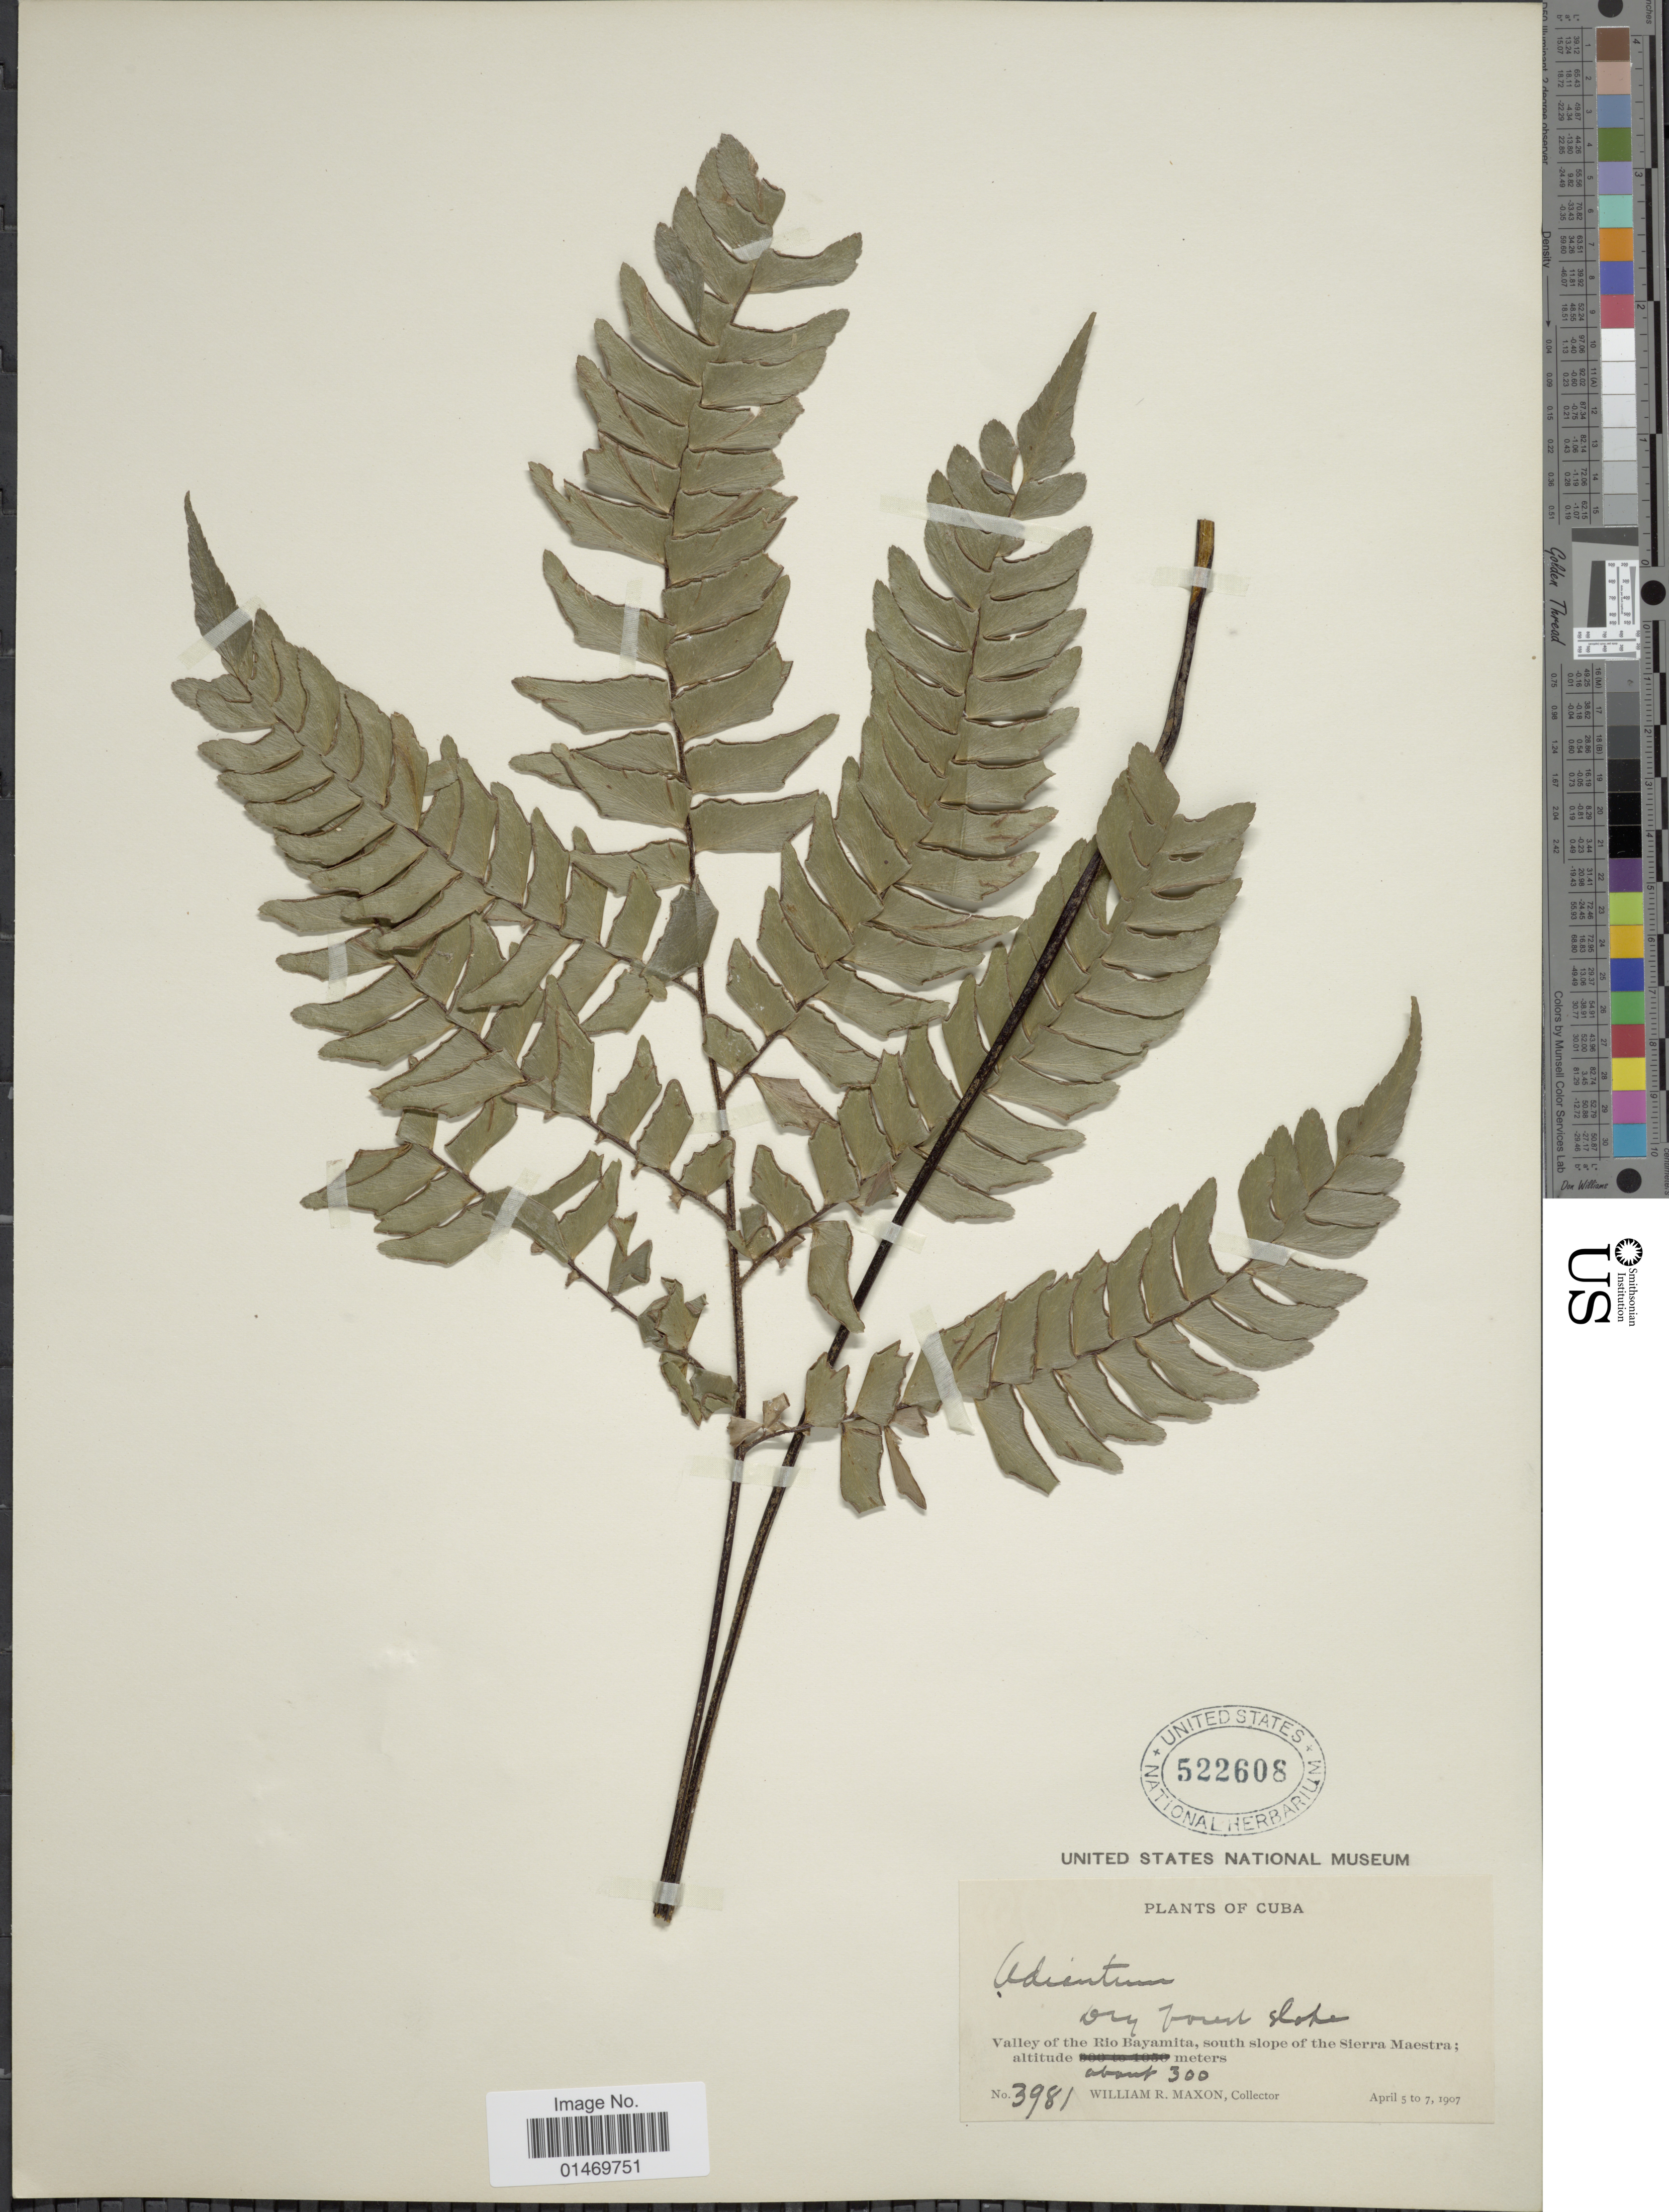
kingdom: Plantae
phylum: Tracheophyta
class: Polypodiopsida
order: Polypodiales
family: Pteridaceae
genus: Adiantum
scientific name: Adiantum villosum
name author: L.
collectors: W. R. Maxon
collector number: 3981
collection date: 1907-04-05/1907-04-07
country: Cuba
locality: Cuba, valley of the Rio Bayamita, south slope of the Sierra Maestra.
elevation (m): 300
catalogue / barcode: US 522608